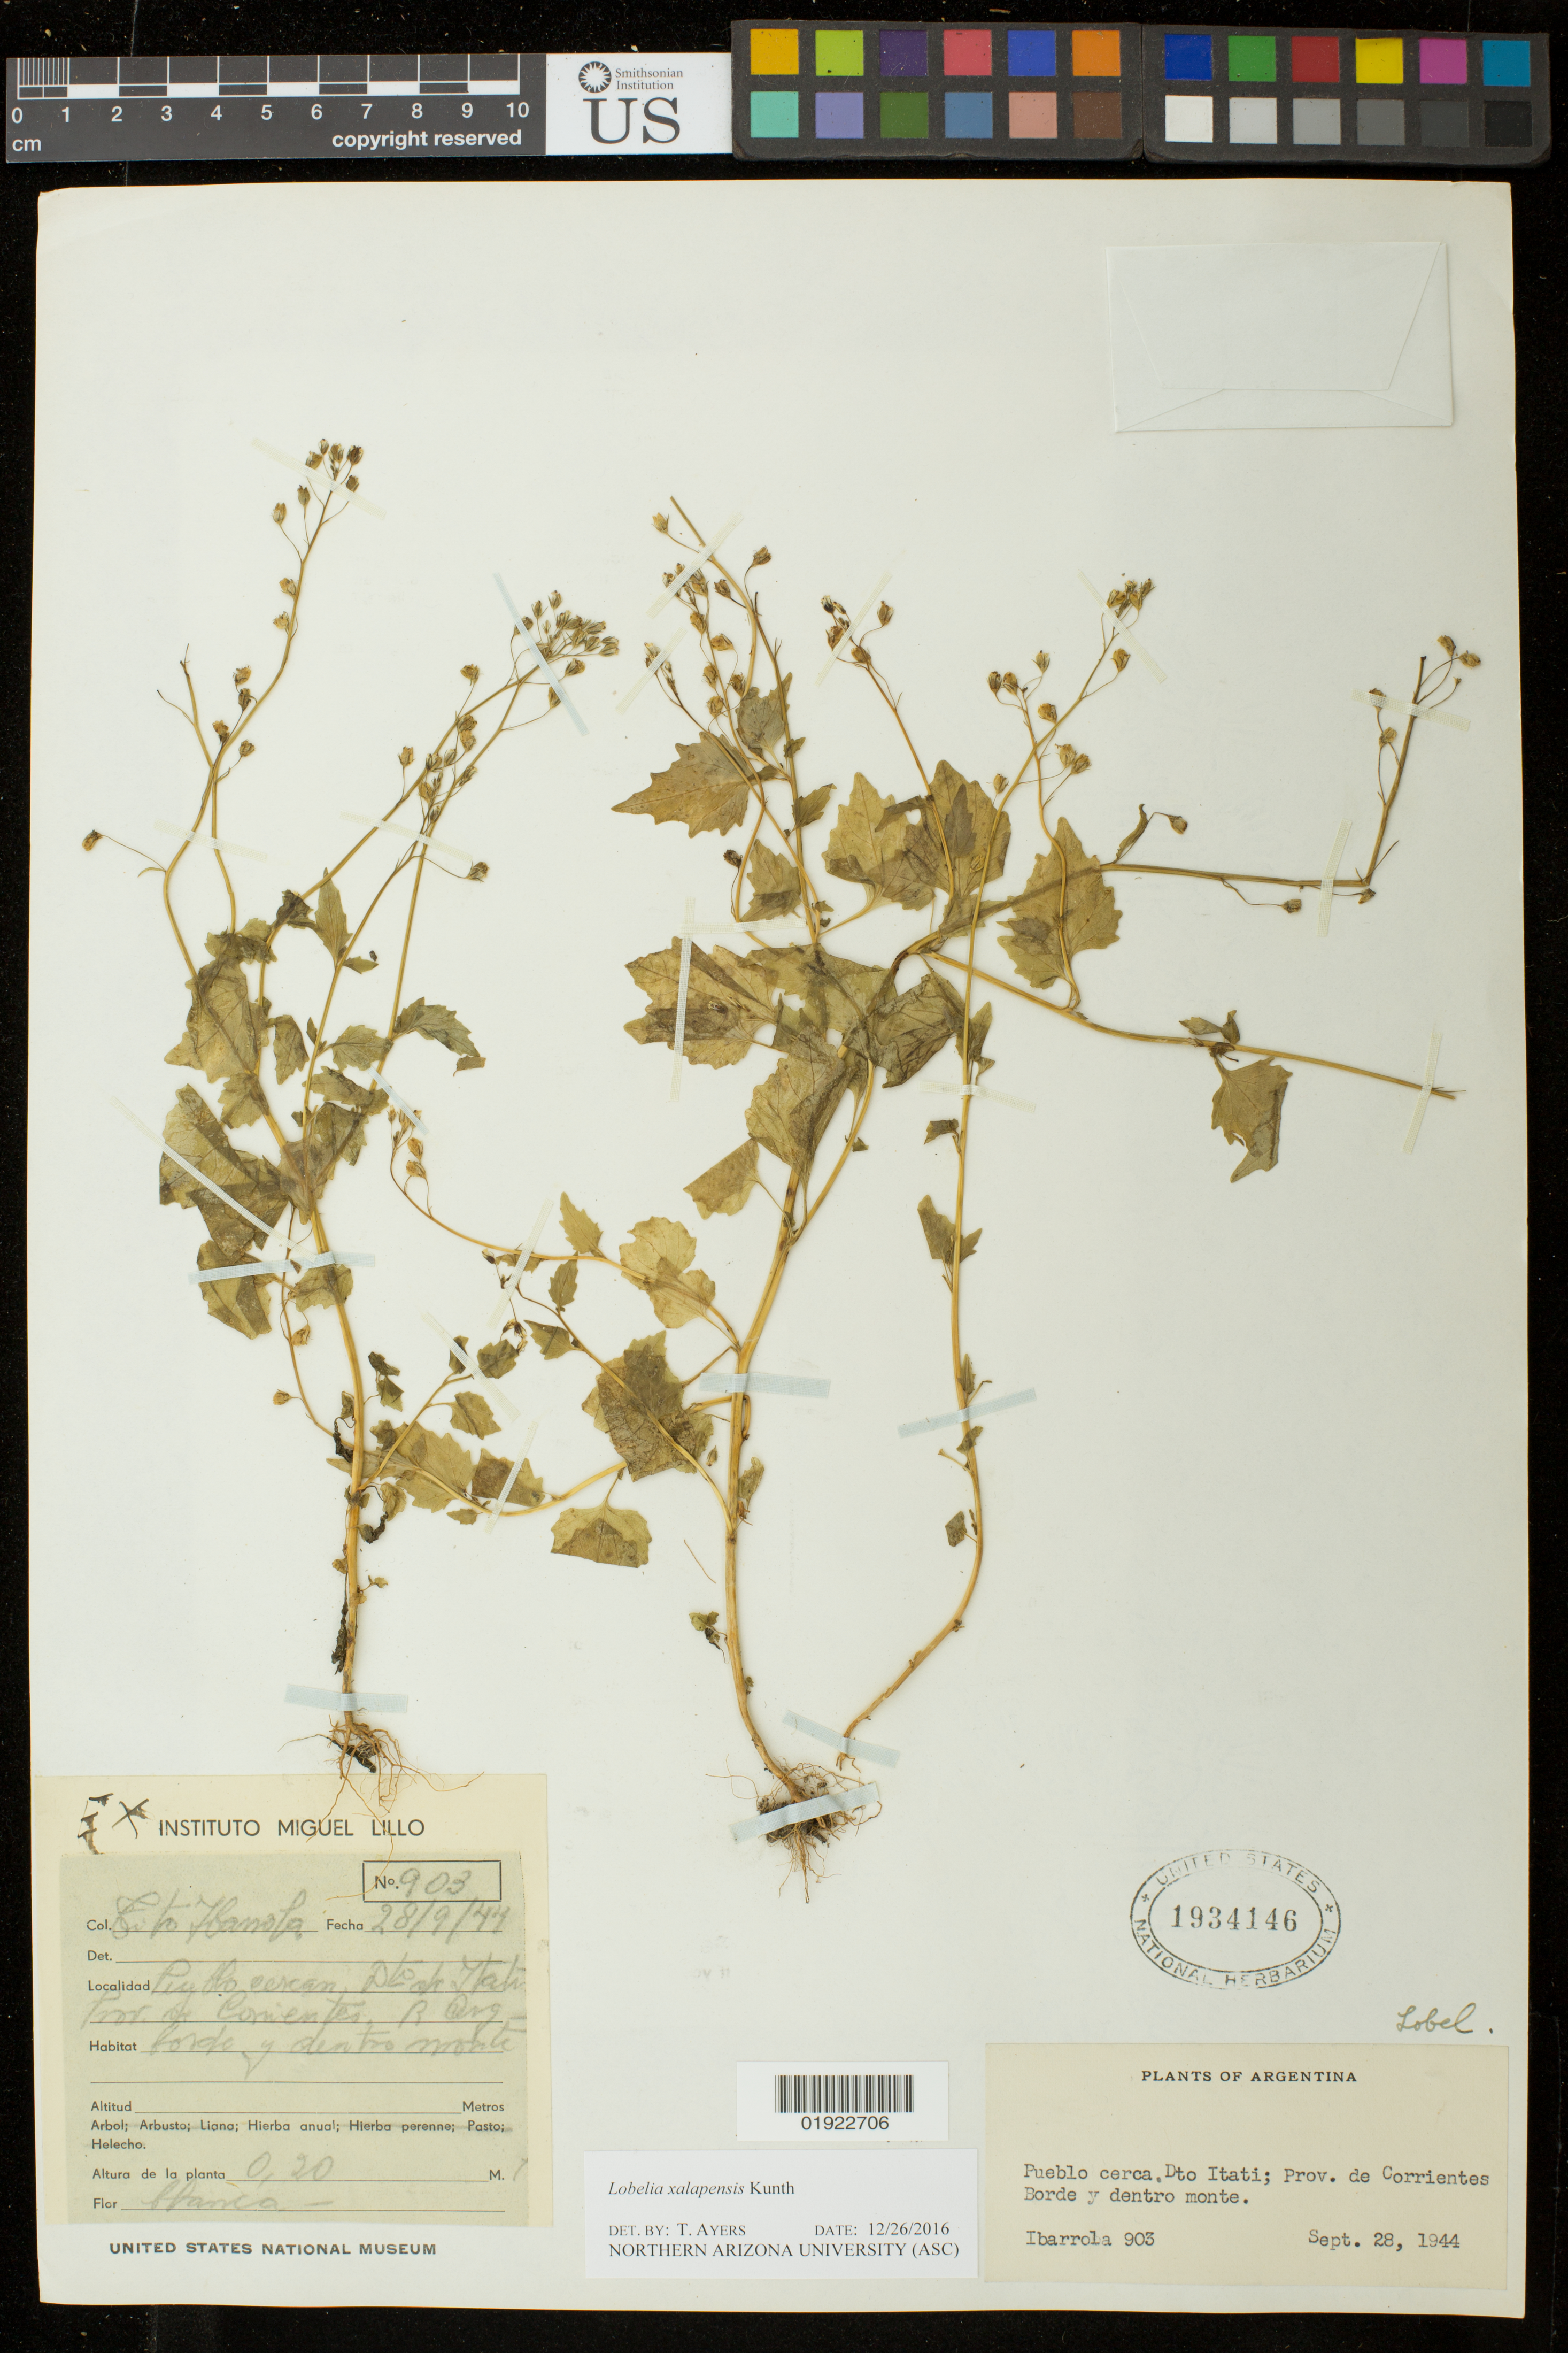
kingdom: Plantae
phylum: Tracheophyta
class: Magnoliopsida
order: Asterales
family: Campanulaceae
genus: Lobelia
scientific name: Lobelia xalapensis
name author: Kunth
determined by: Ayers, Tina J.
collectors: T. Ibarrola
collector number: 903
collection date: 1944-09-28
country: Argentina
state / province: Corrientes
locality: Pueblo cerca. Dto. Itati; Prov. de Corrientes.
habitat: Borde y dentro monte.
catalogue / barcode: US 1934146